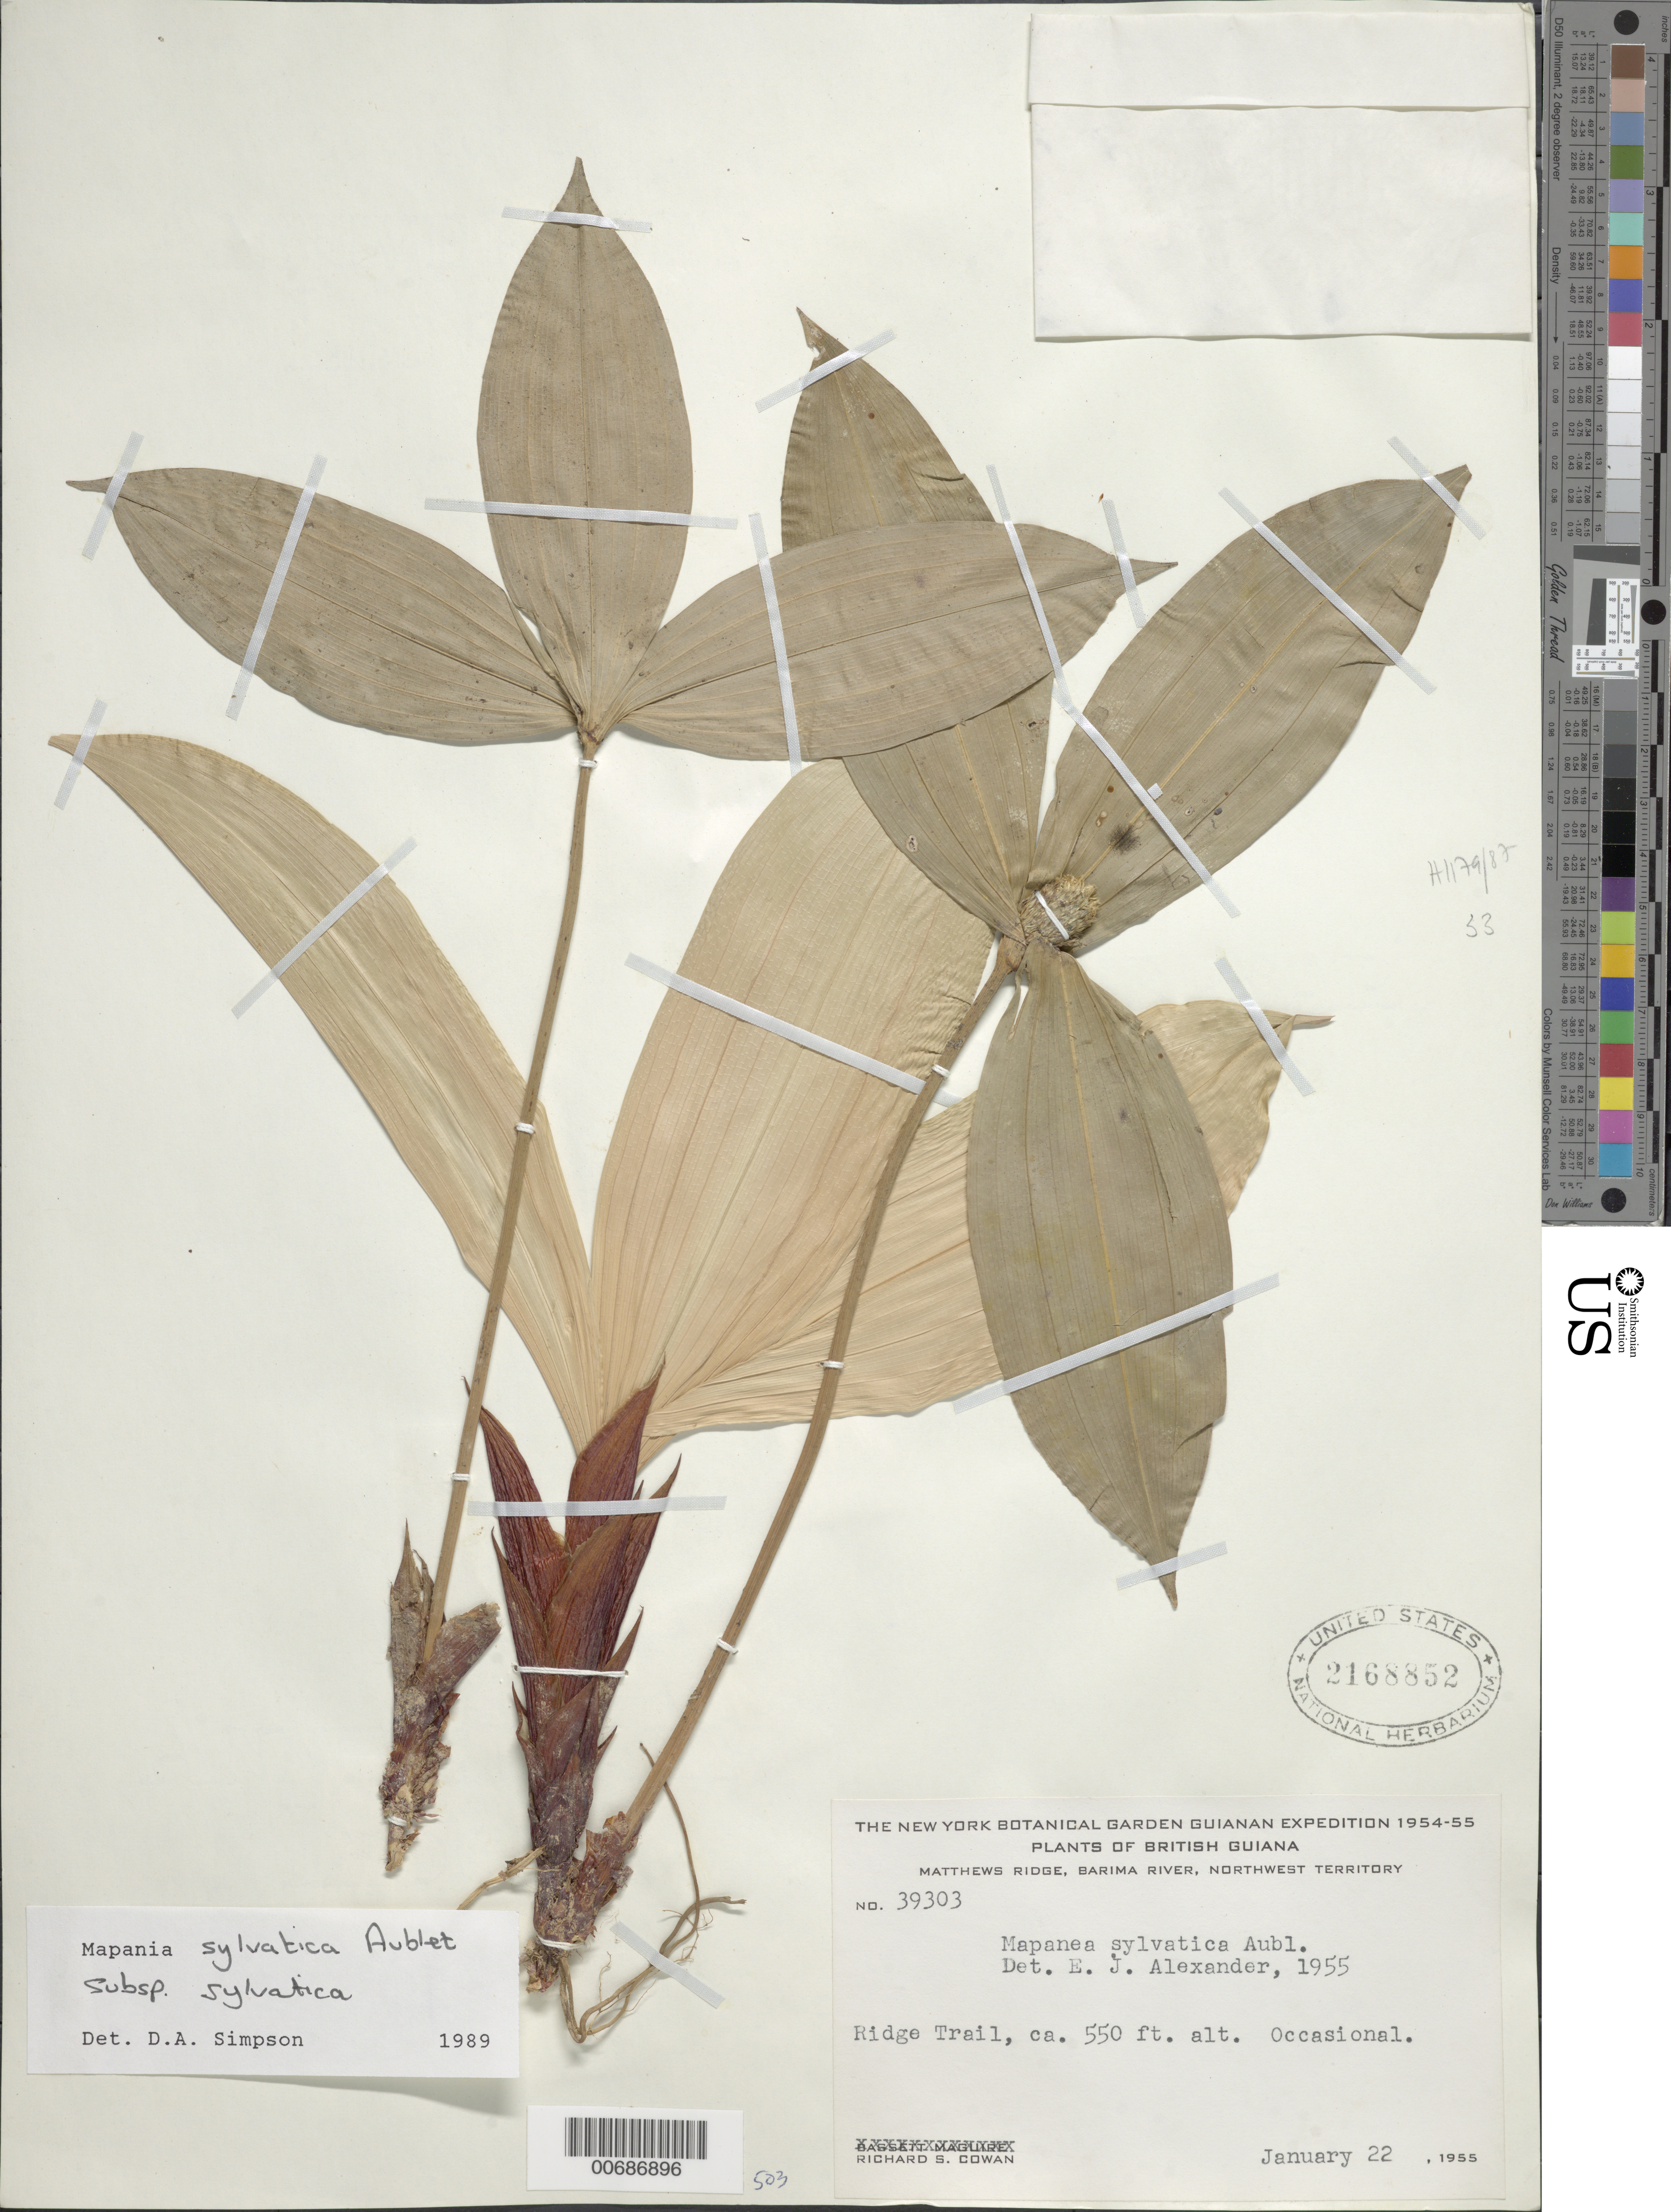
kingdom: Plantae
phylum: Tracheophyta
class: Liliopsida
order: Poales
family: Cyperaceae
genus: Mapania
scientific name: Mapania sylvatica subsp. sylvatica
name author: Aubl.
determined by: Alexander, E. J.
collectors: R. S. Cowan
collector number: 39303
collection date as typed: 22-Jan-55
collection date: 1955-01-22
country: Guyana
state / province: Barima-Waini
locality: Mathews Ridge, Barima River, Northwest Territory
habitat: Ridge Trail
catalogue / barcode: US 2168852